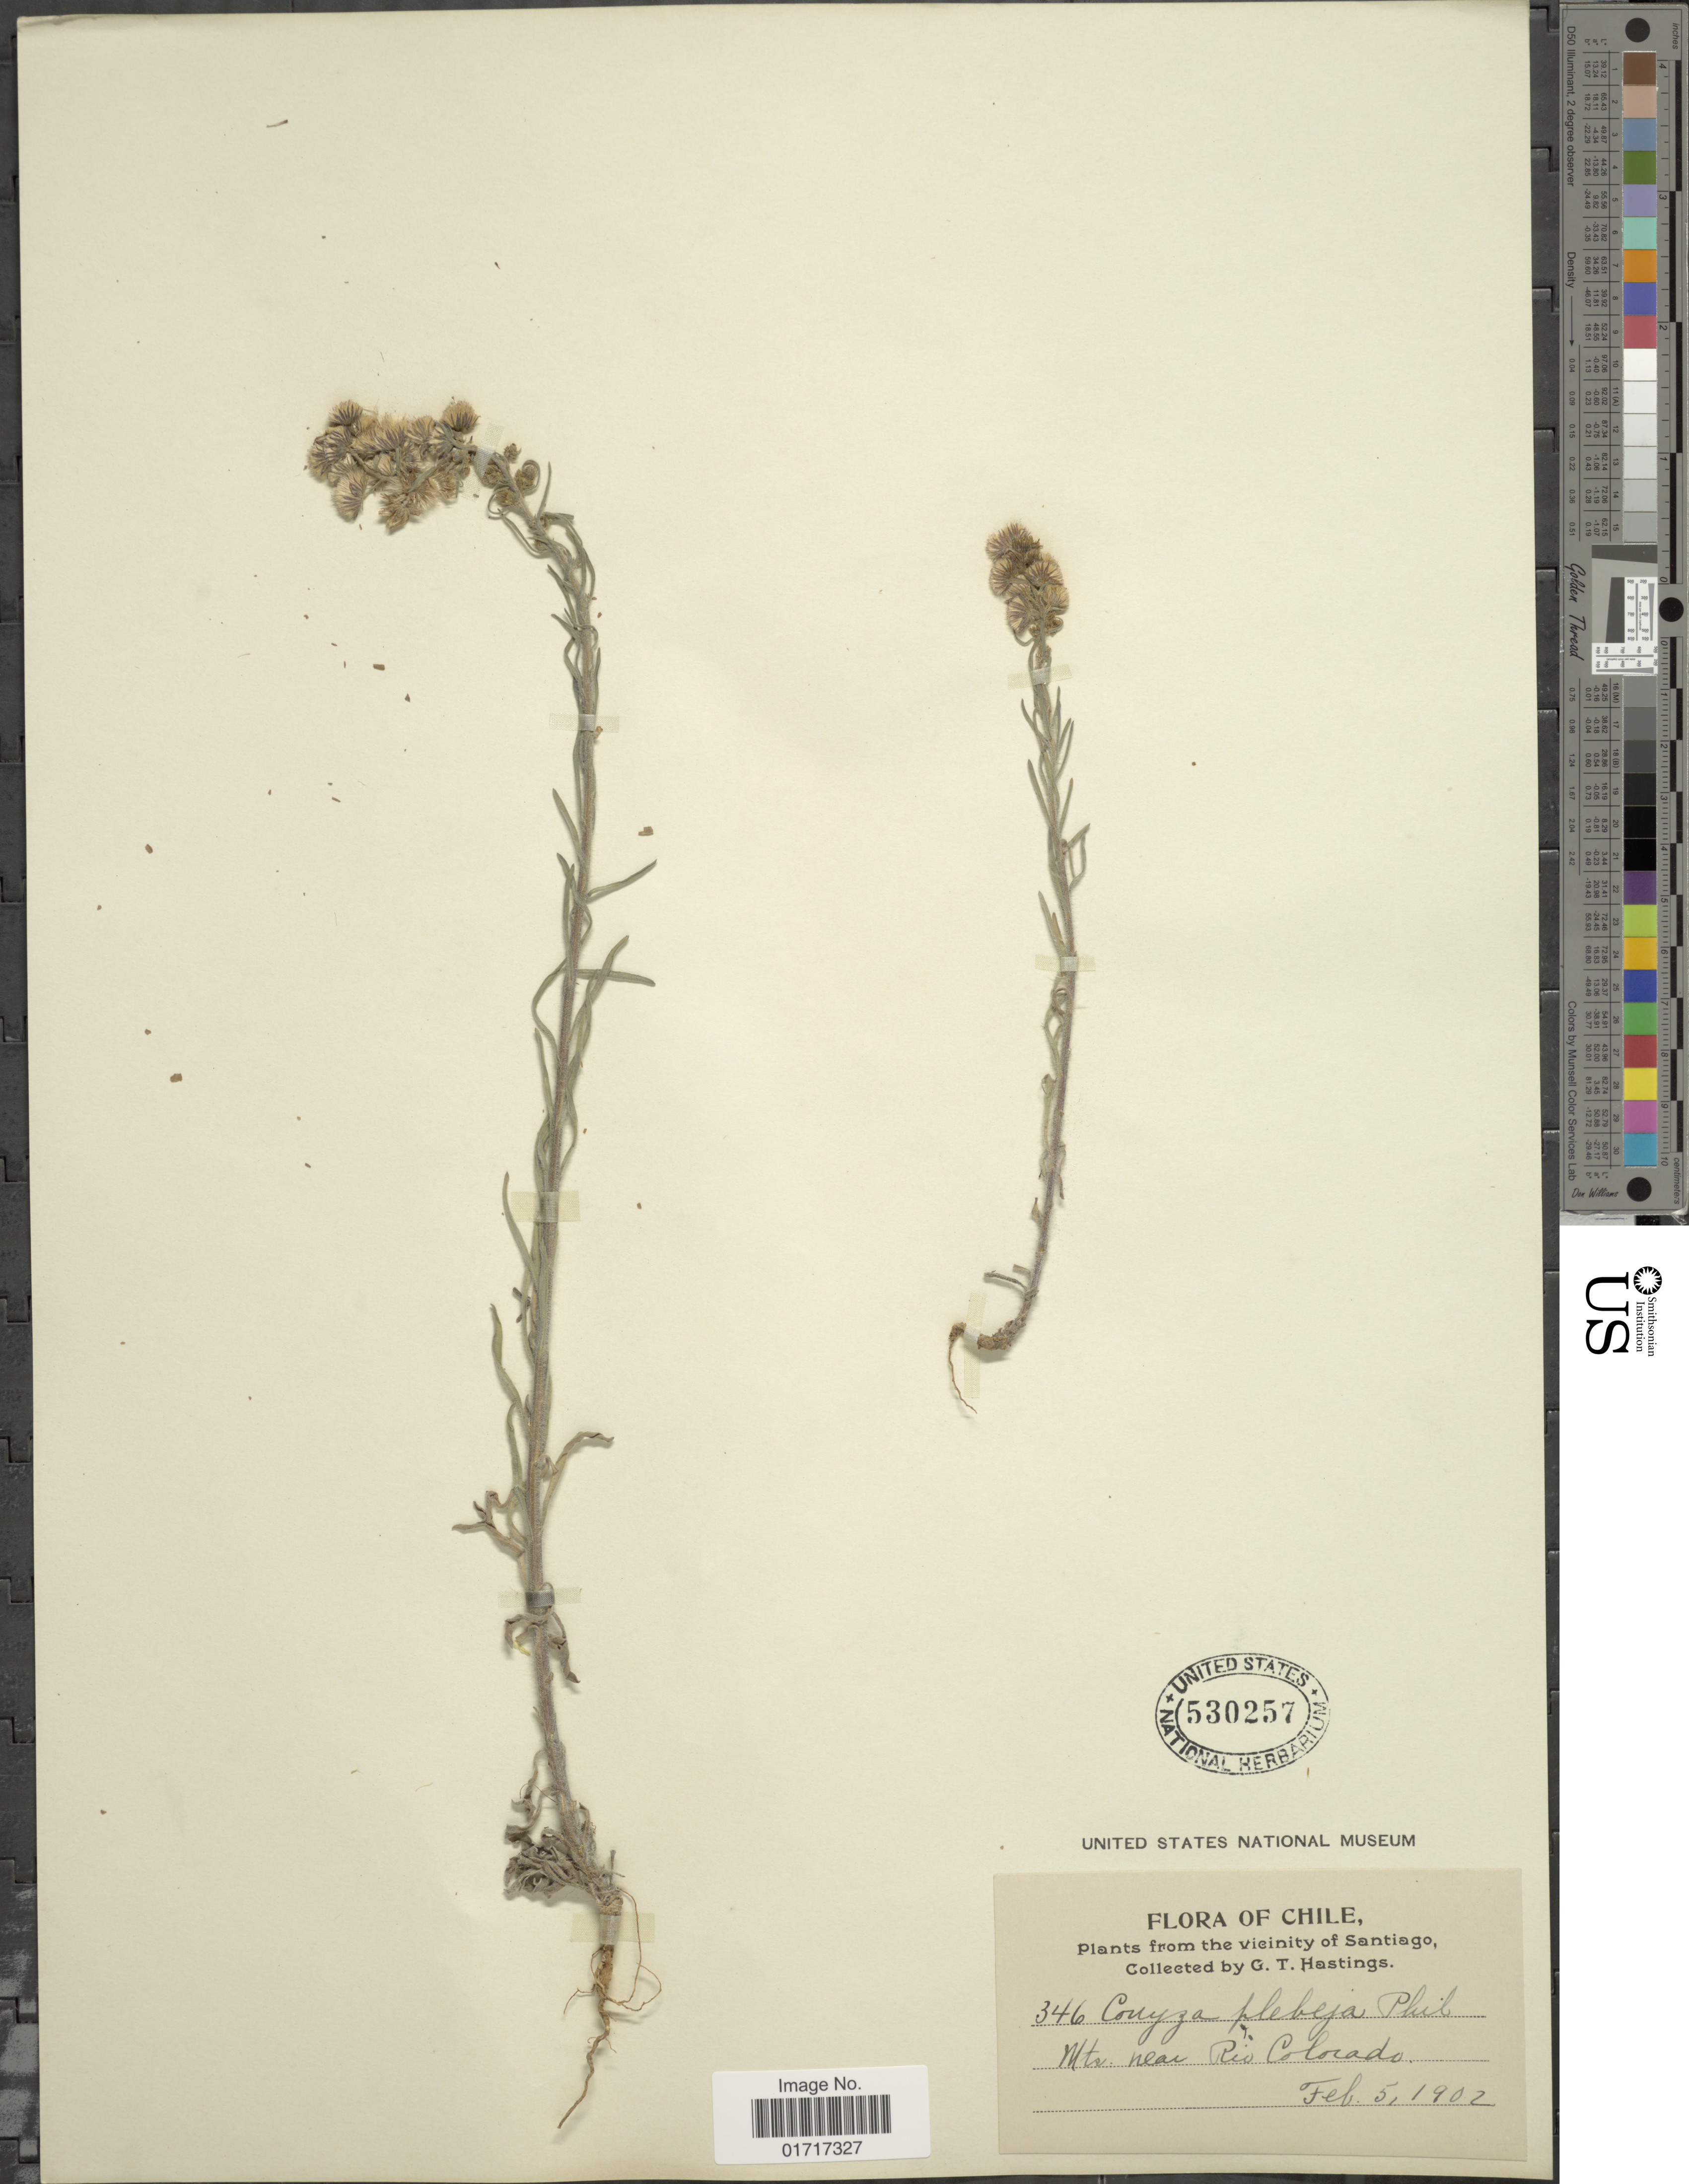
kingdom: Plantae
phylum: Tracheophyta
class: Magnoliopsida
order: Asterales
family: Asteraceae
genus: Conyza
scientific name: Conyza plebeja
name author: Phil.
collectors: G. Hastings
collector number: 346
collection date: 1902-02-05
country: Chile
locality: Mts. near Rio Colorado.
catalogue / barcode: US 530257